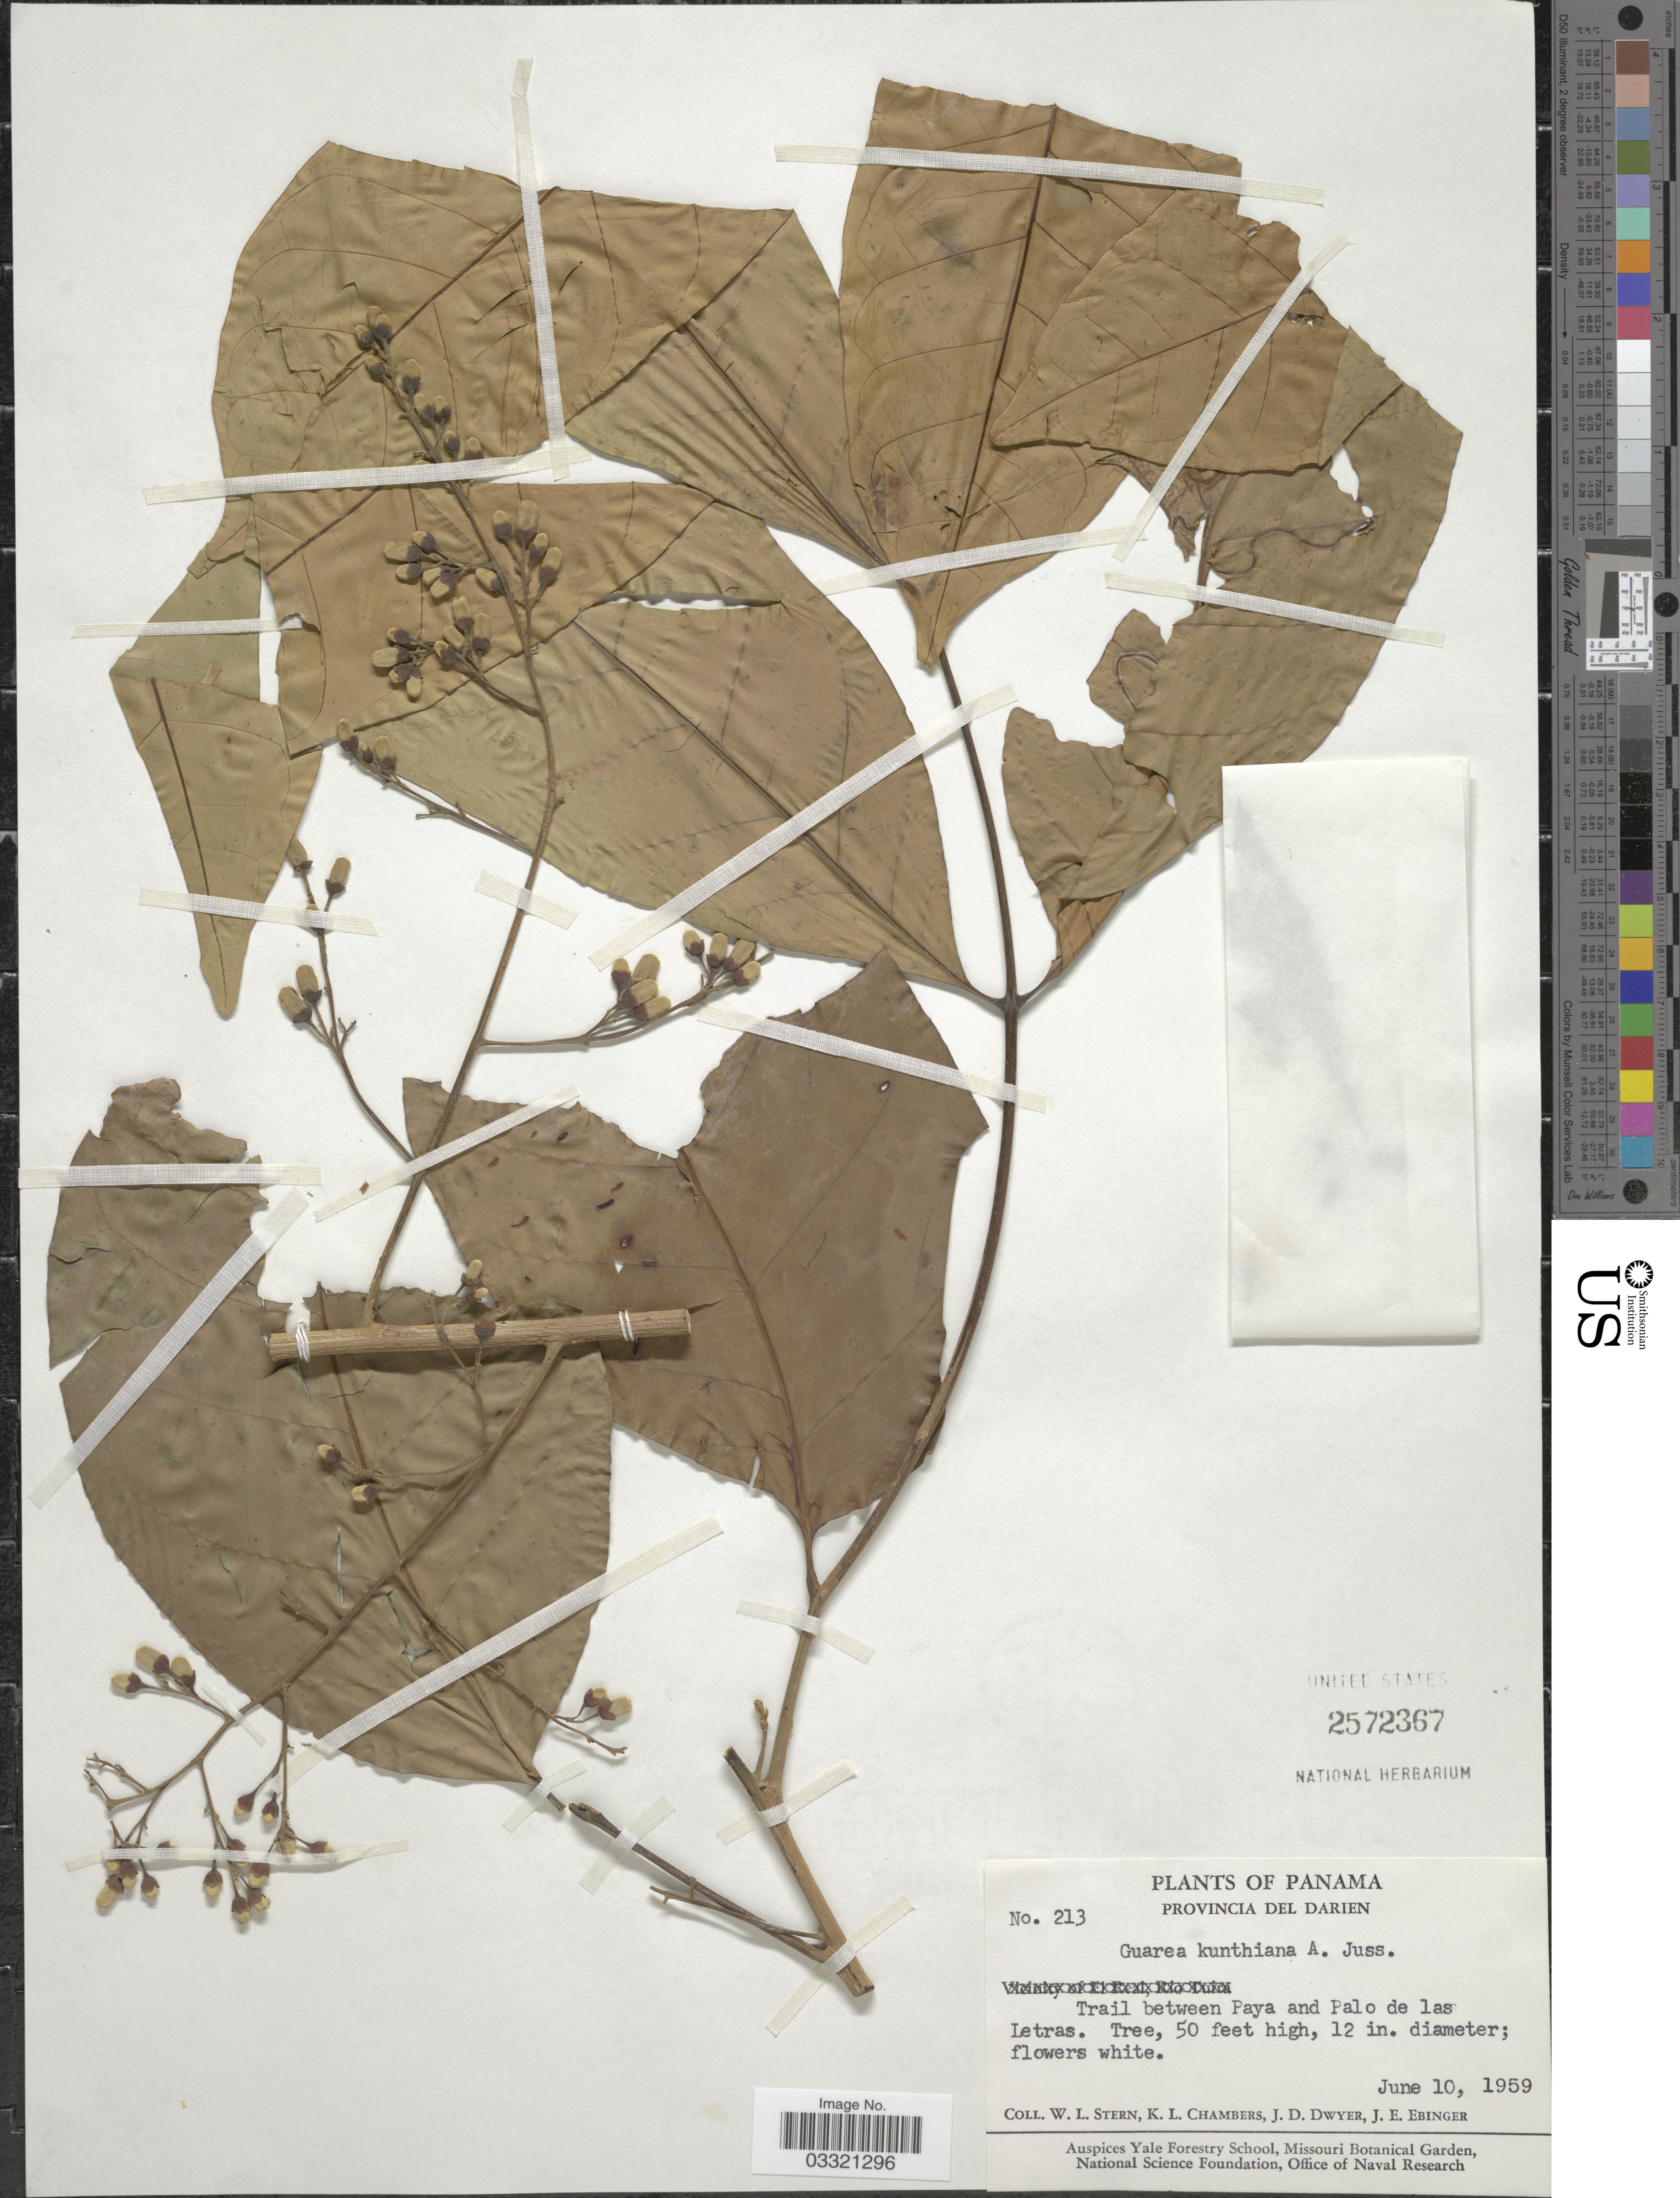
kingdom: Plantae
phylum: Tracheophyta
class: Magnoliopsida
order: Sapindales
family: Meliaceae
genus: Guarea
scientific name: Guarea kunthiana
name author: A. Juss.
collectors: W. L. Stern, K. Chambers, J. D. Dwyer & J. Ebinger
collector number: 213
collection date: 1959-06-10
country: Panama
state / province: Darién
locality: Trail between Paya and Polo de las Letras.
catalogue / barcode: US 2572367